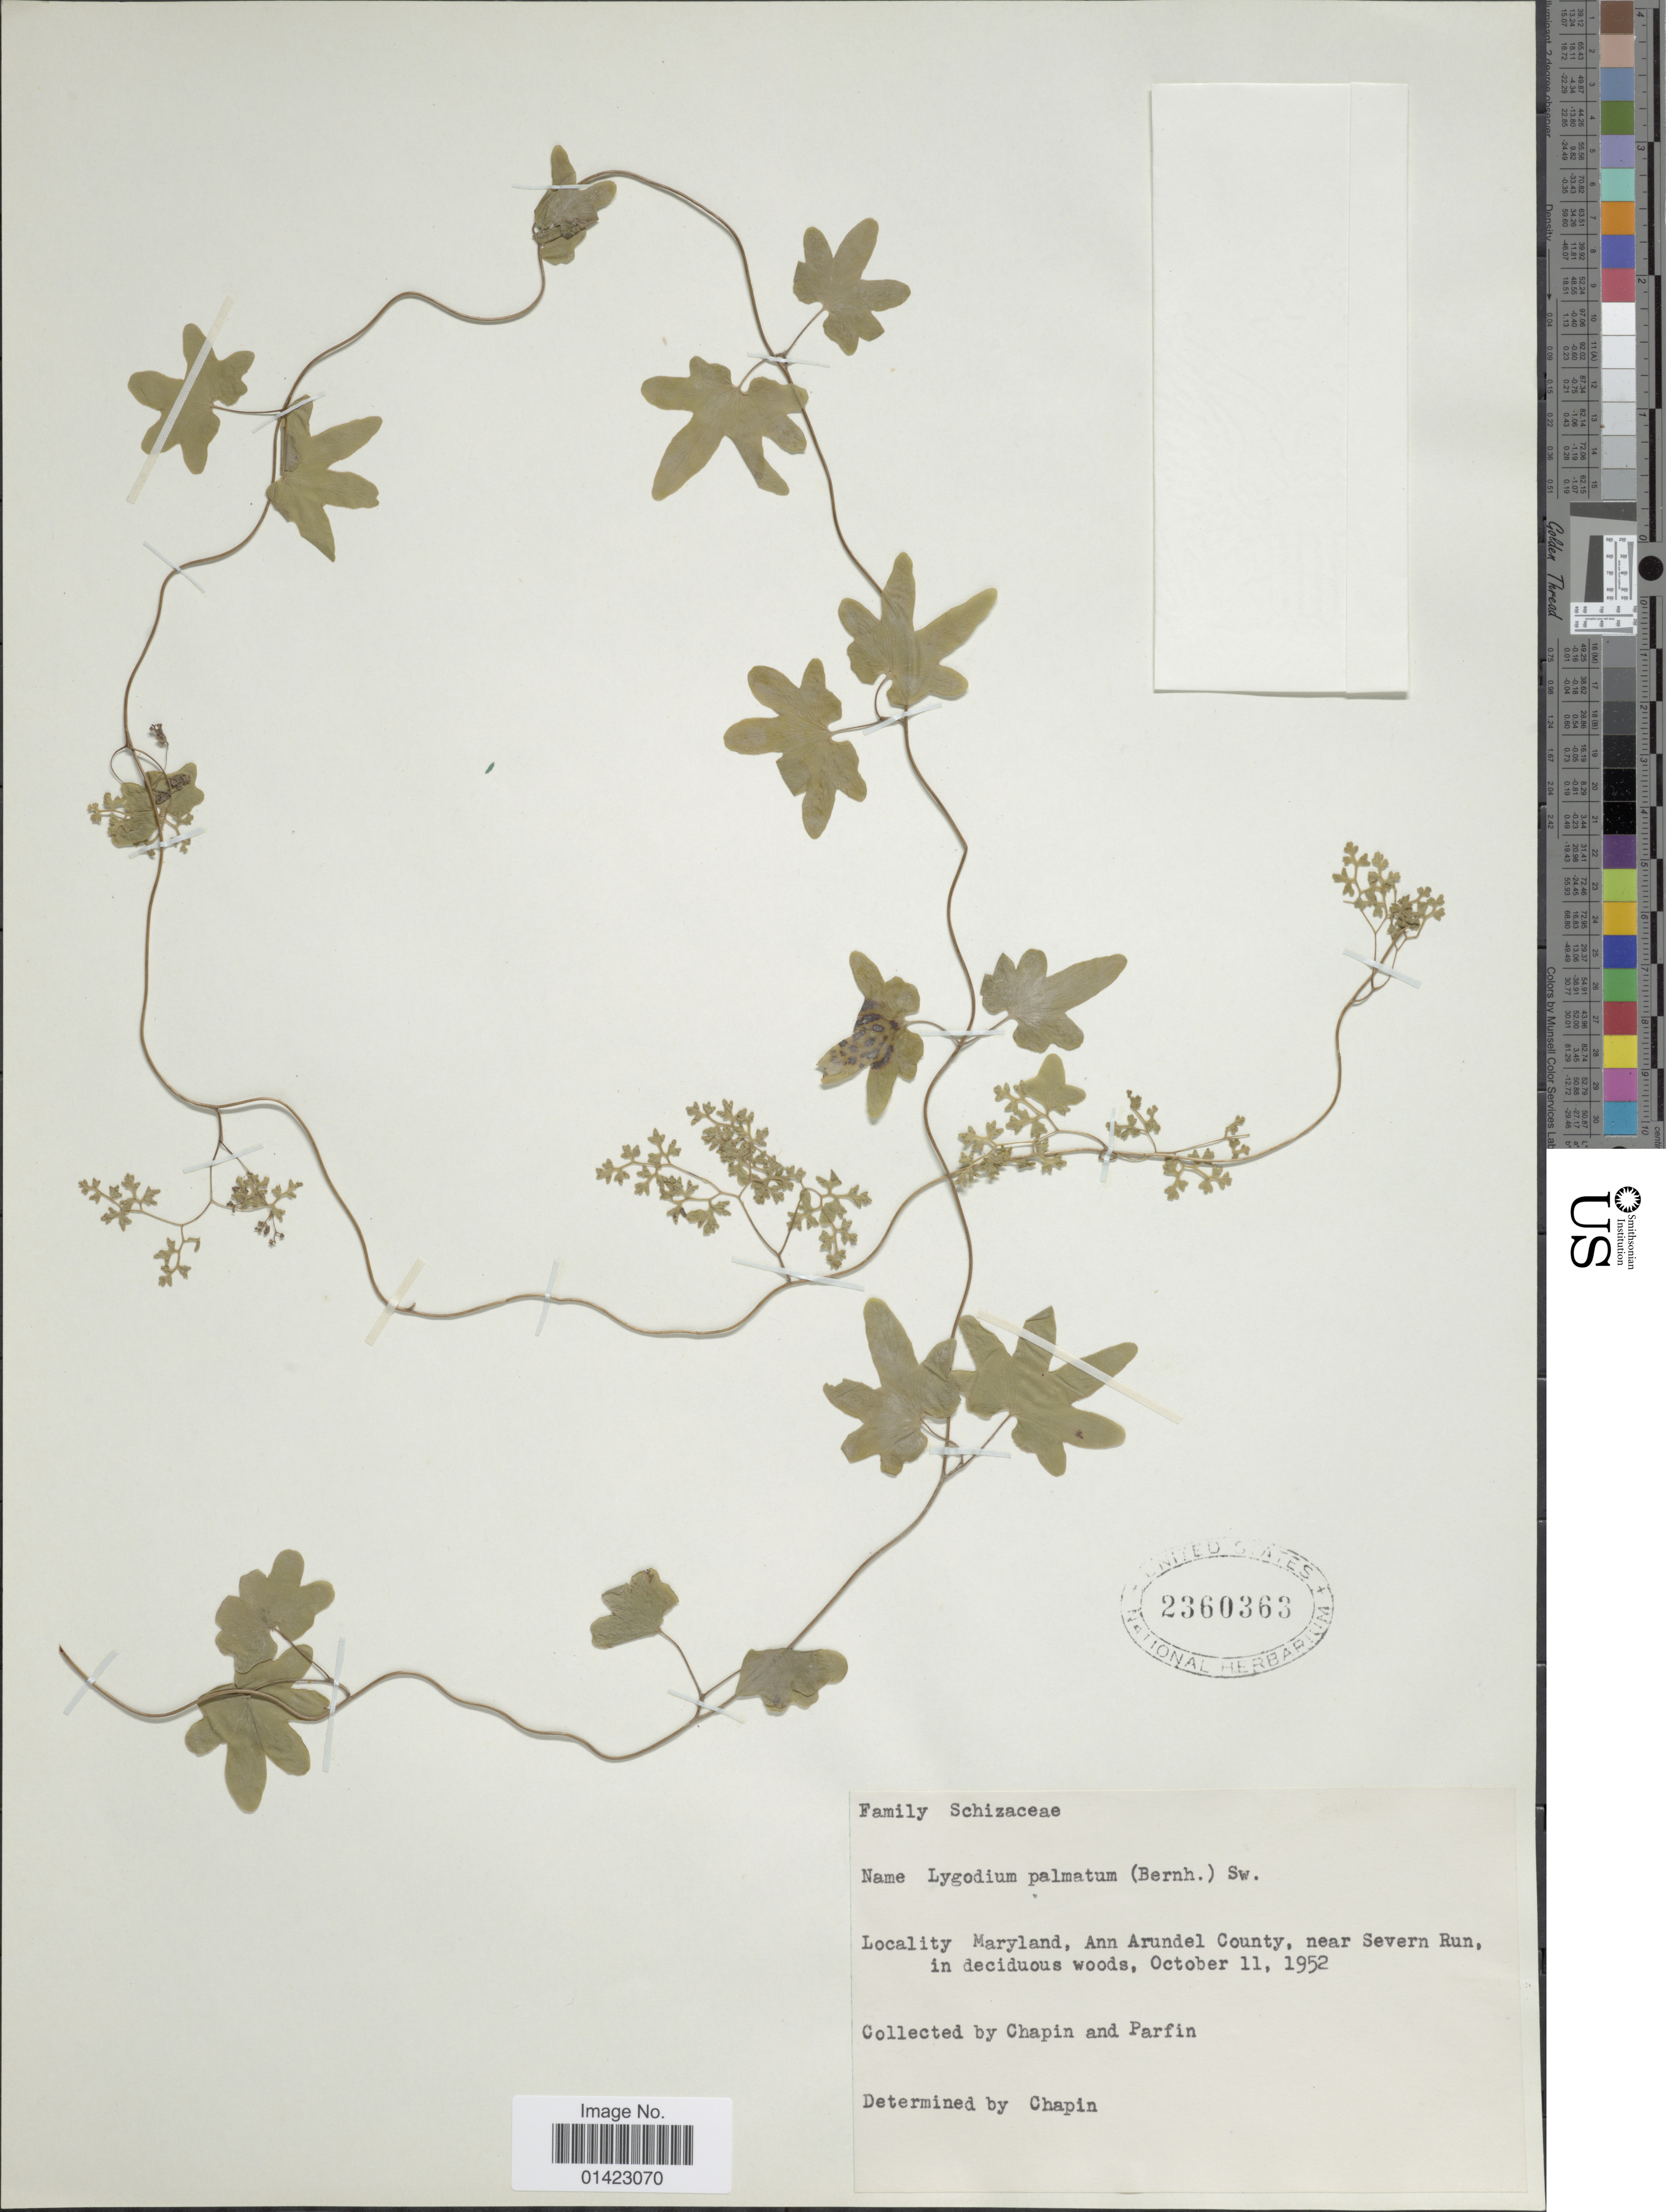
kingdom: Plantae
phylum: Tracheophyta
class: Polypodiopsida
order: Schizaeales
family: Lygodiaceae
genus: Lygodium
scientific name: Lygodium palmatum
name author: (Bernh.) Sw.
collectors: -. Chapin & -. Parfin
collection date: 1952-10-11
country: United States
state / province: Maryland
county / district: Anne Arundel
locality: Maryland, Ann Arundel County, near Severn Run, in deciduous woods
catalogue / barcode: US 2360363